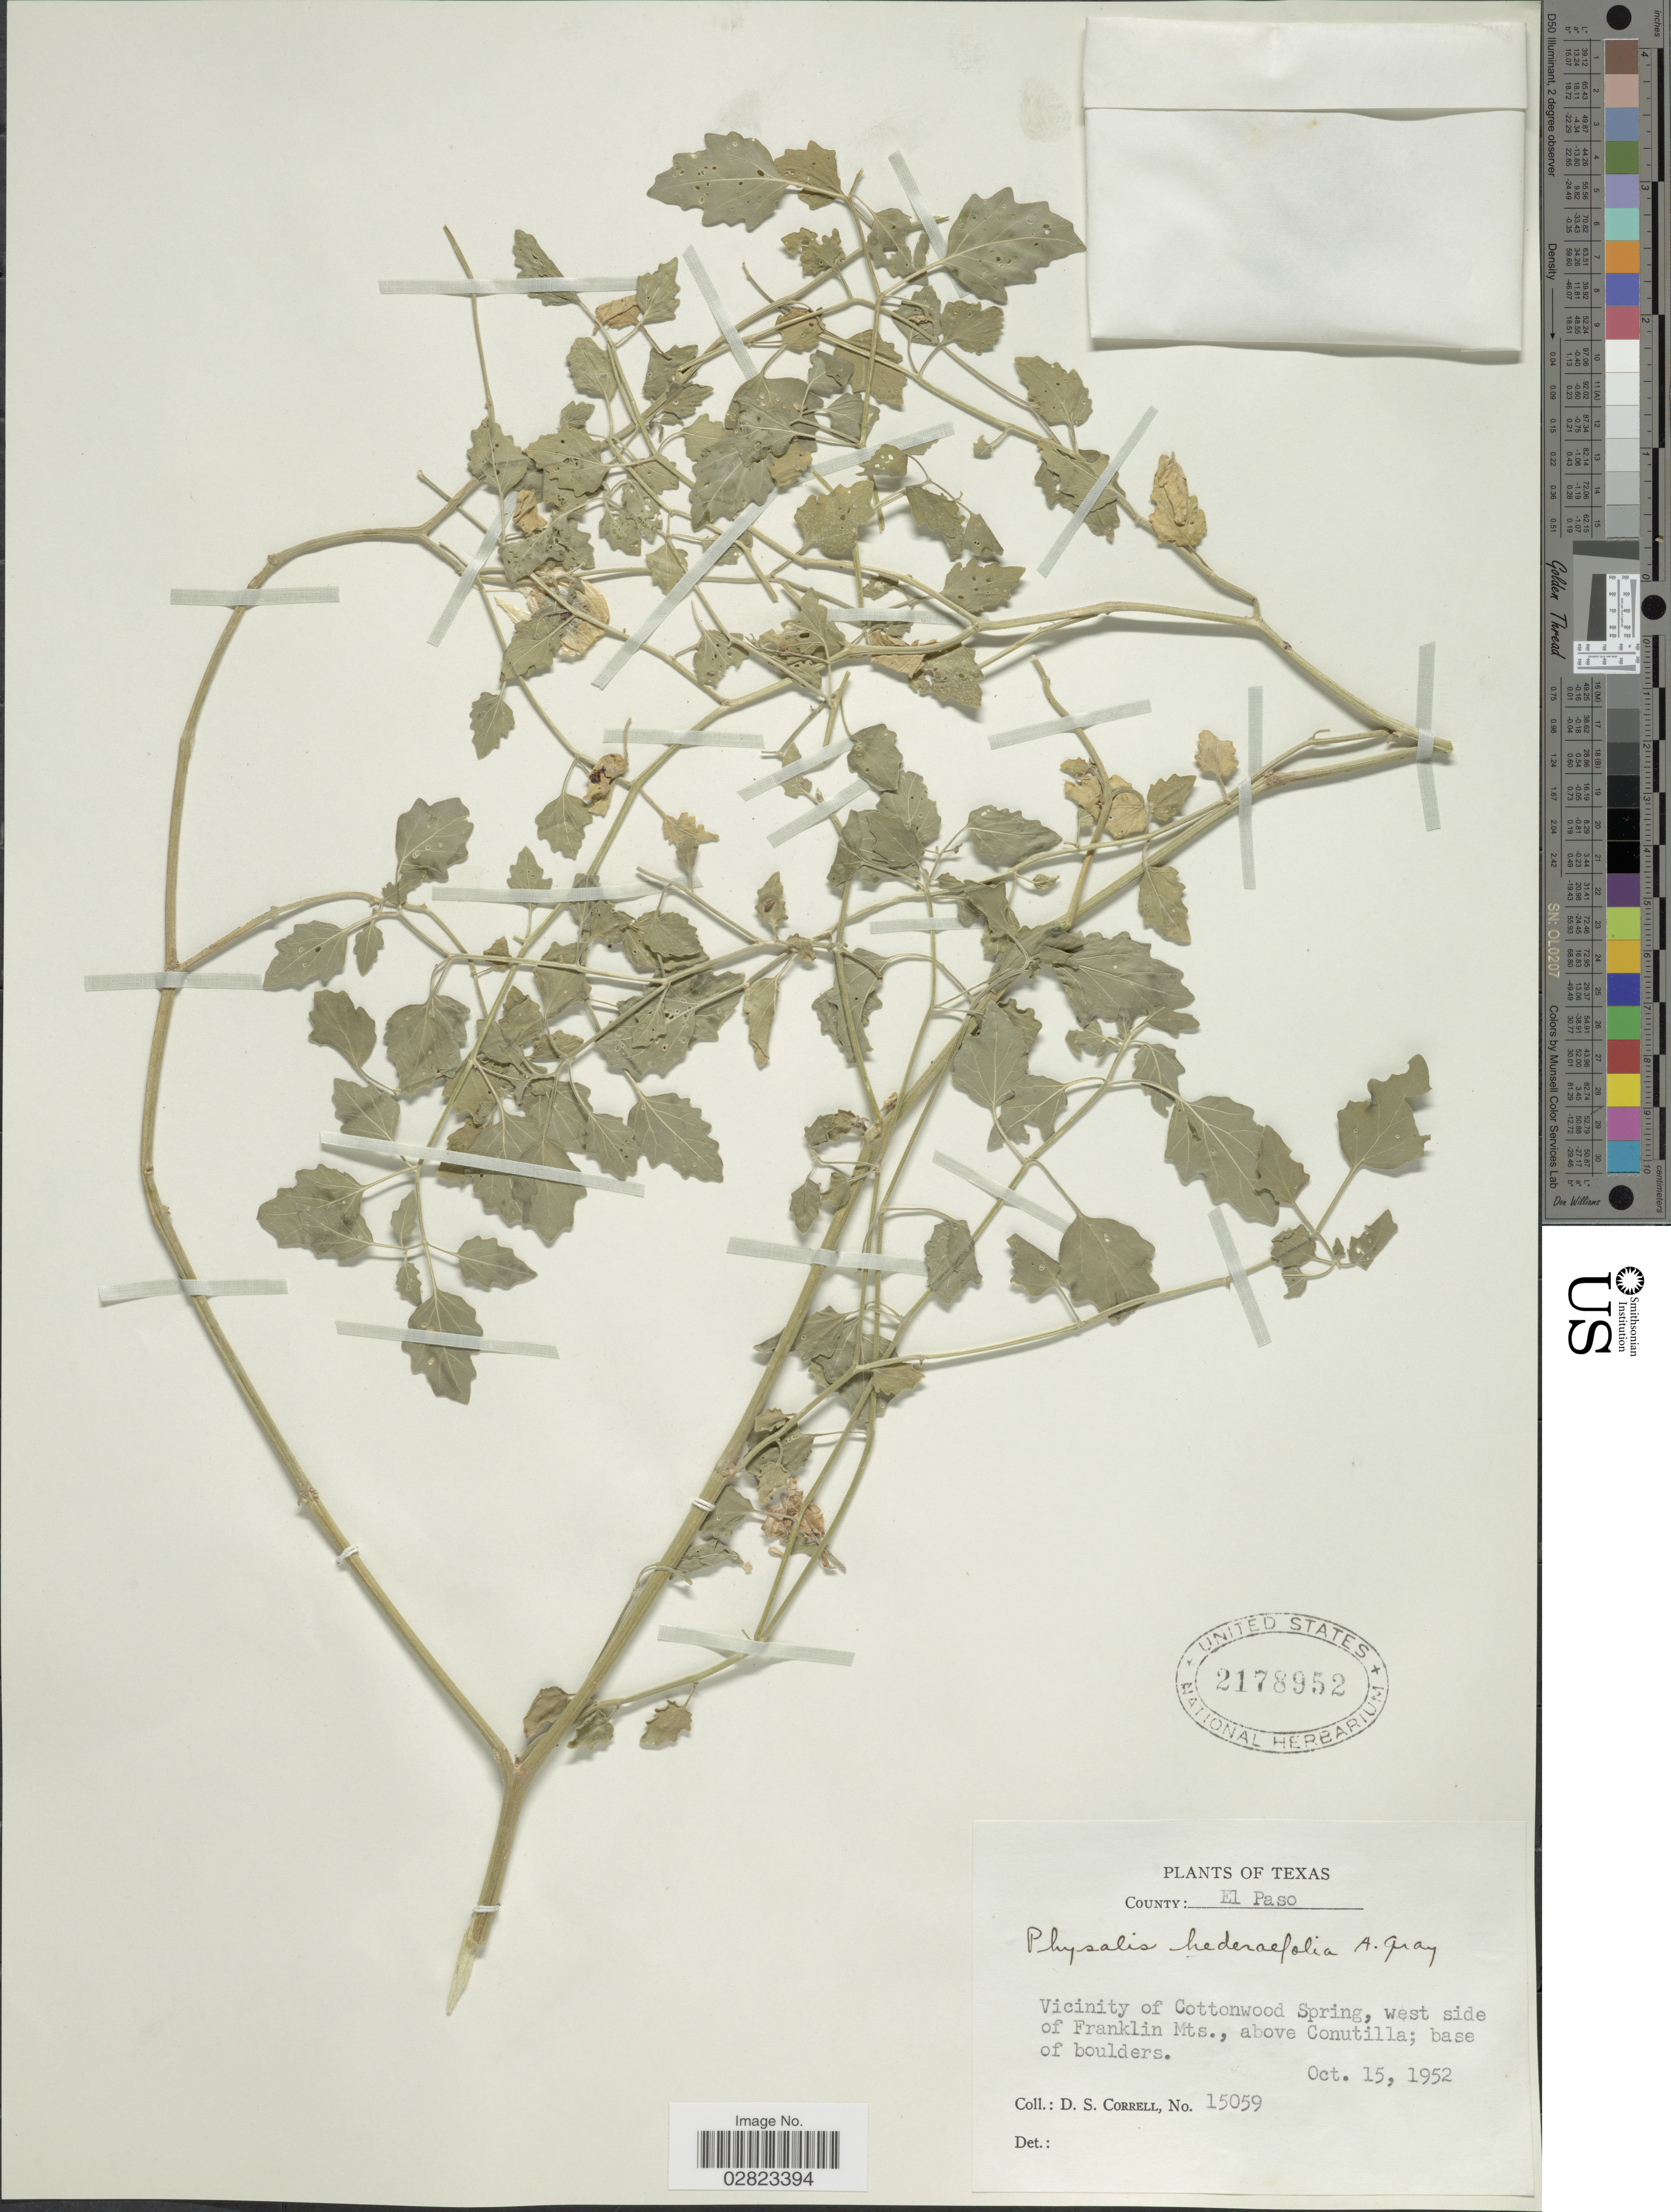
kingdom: Plantae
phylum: Tracheophyta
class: Magnoliopsida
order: Solanales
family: Solanaceae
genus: Physalis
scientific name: Physalis hederifolia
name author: A. Gray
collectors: D. S. Correll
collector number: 15059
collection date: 1952-10-15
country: United States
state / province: Texas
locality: County: El Paso. Vicinity of Cottonwood Spring, west side of Franklin Mts., above Conutilla.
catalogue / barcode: US 2178952